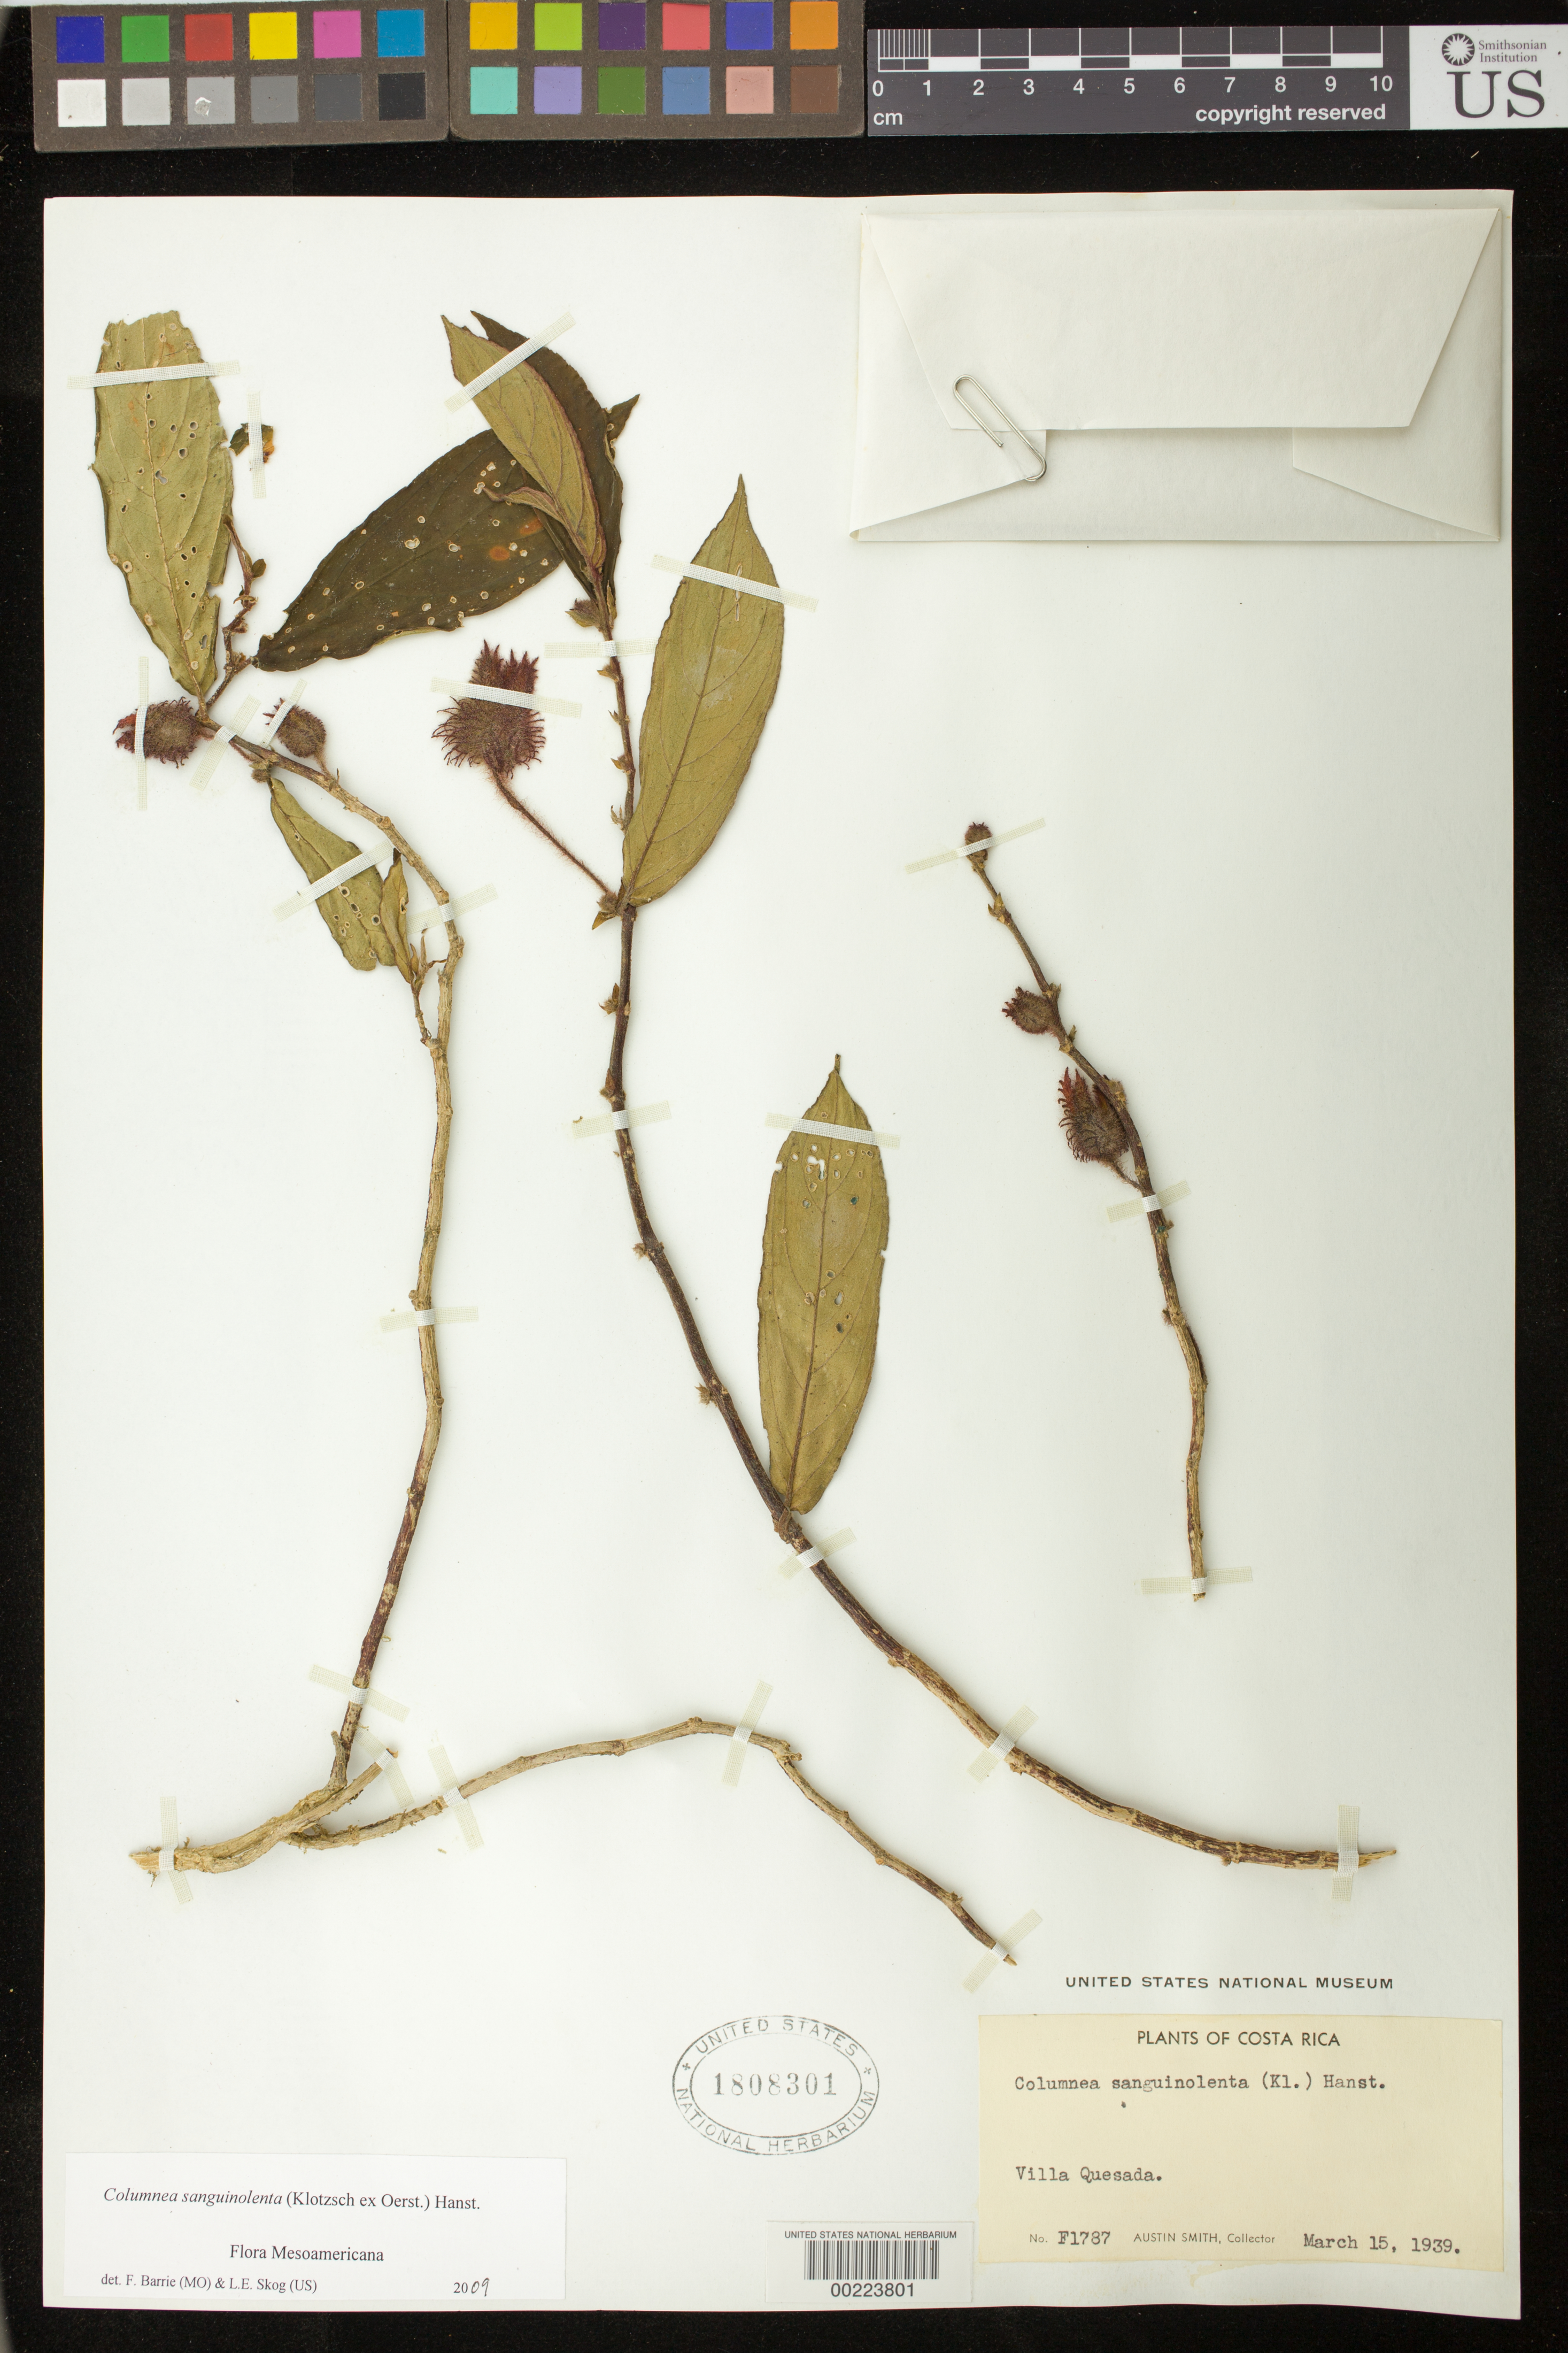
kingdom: Plantae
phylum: Tracheophyta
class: Magnoliopsida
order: Lamiales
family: Gesneriaceae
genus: Columnea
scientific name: Columnea sanguinolenta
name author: (Klotzsch ex Oerst.) Hanst.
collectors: Aust P. Smith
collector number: F 1787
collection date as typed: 15 Mar 1939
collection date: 1939-03-15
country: Costa Rica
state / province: Alajuela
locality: Canton San Carlos, Villa Quesada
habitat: Caribb rain forest on forest tree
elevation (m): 600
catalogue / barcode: US 1808301